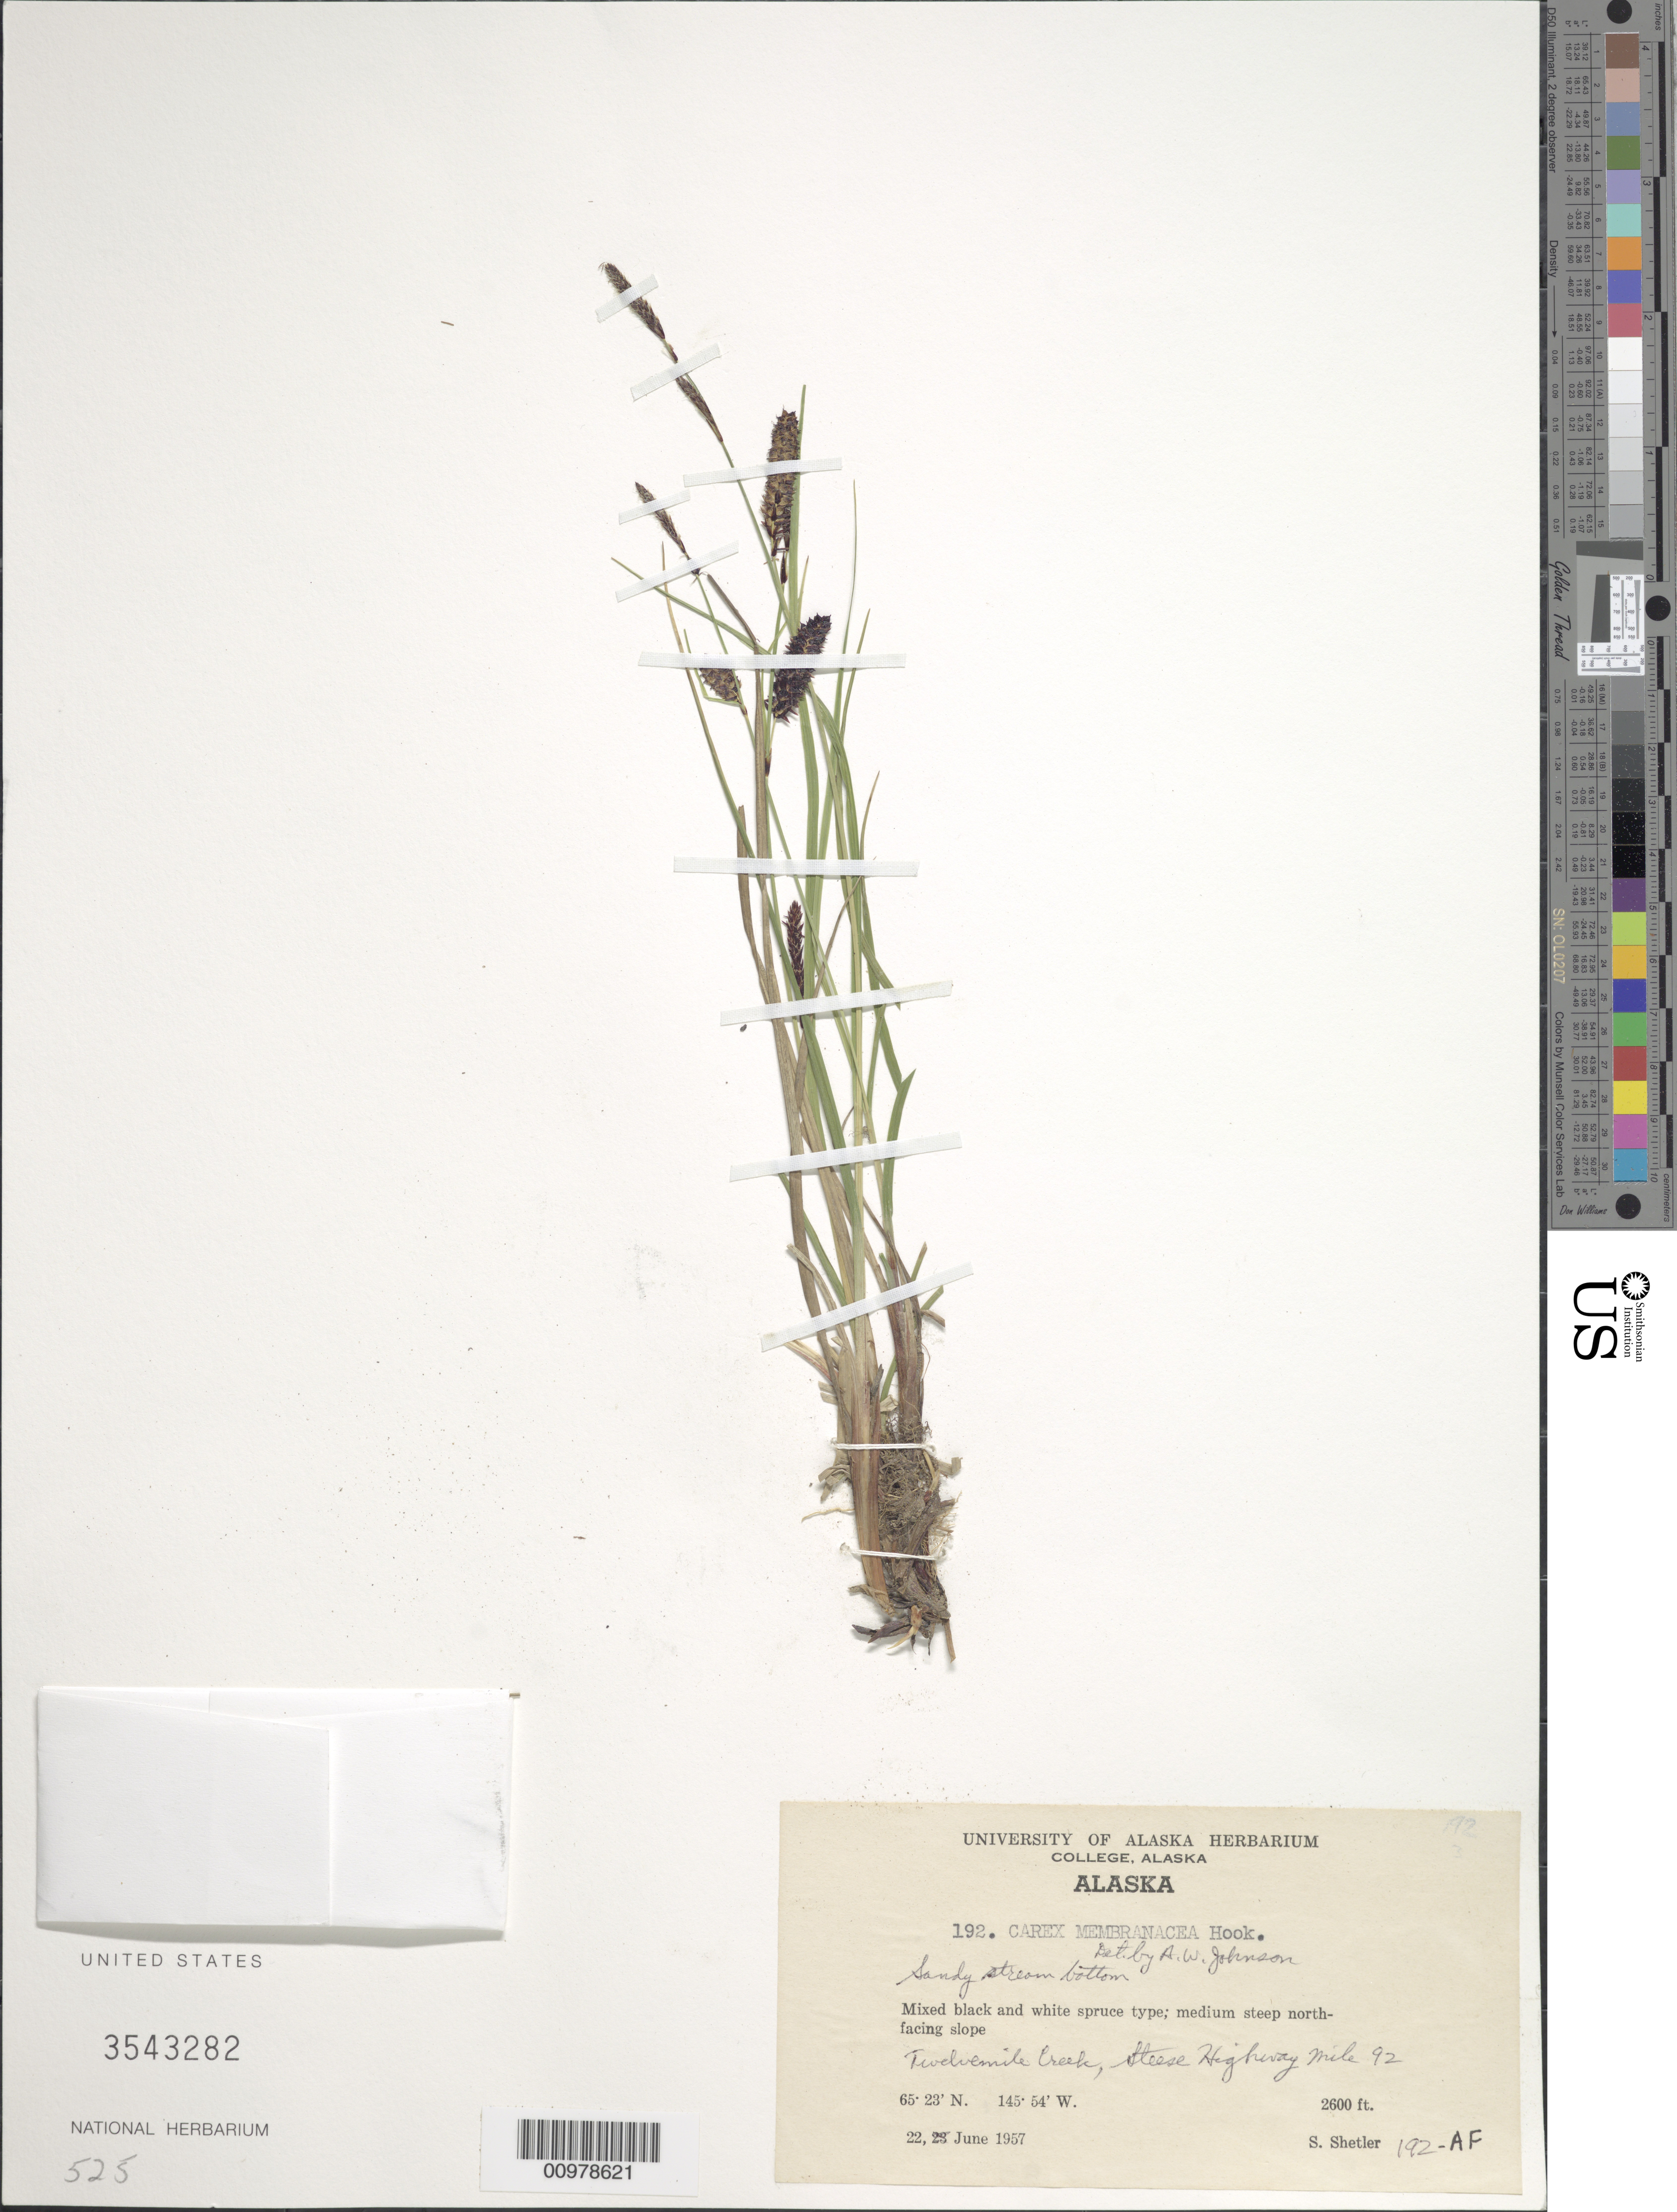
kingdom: Plantae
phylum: Tracheophyta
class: Liliopsida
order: Poales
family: Cyperaceae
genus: Carex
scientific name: Carex membranacea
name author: Hook.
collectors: S. Shetler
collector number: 192-AF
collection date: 1957-06-22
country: United States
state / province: Alaska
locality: Twelve Mile Creek and Steese Highway Mile 92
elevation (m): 792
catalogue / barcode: US 3543282